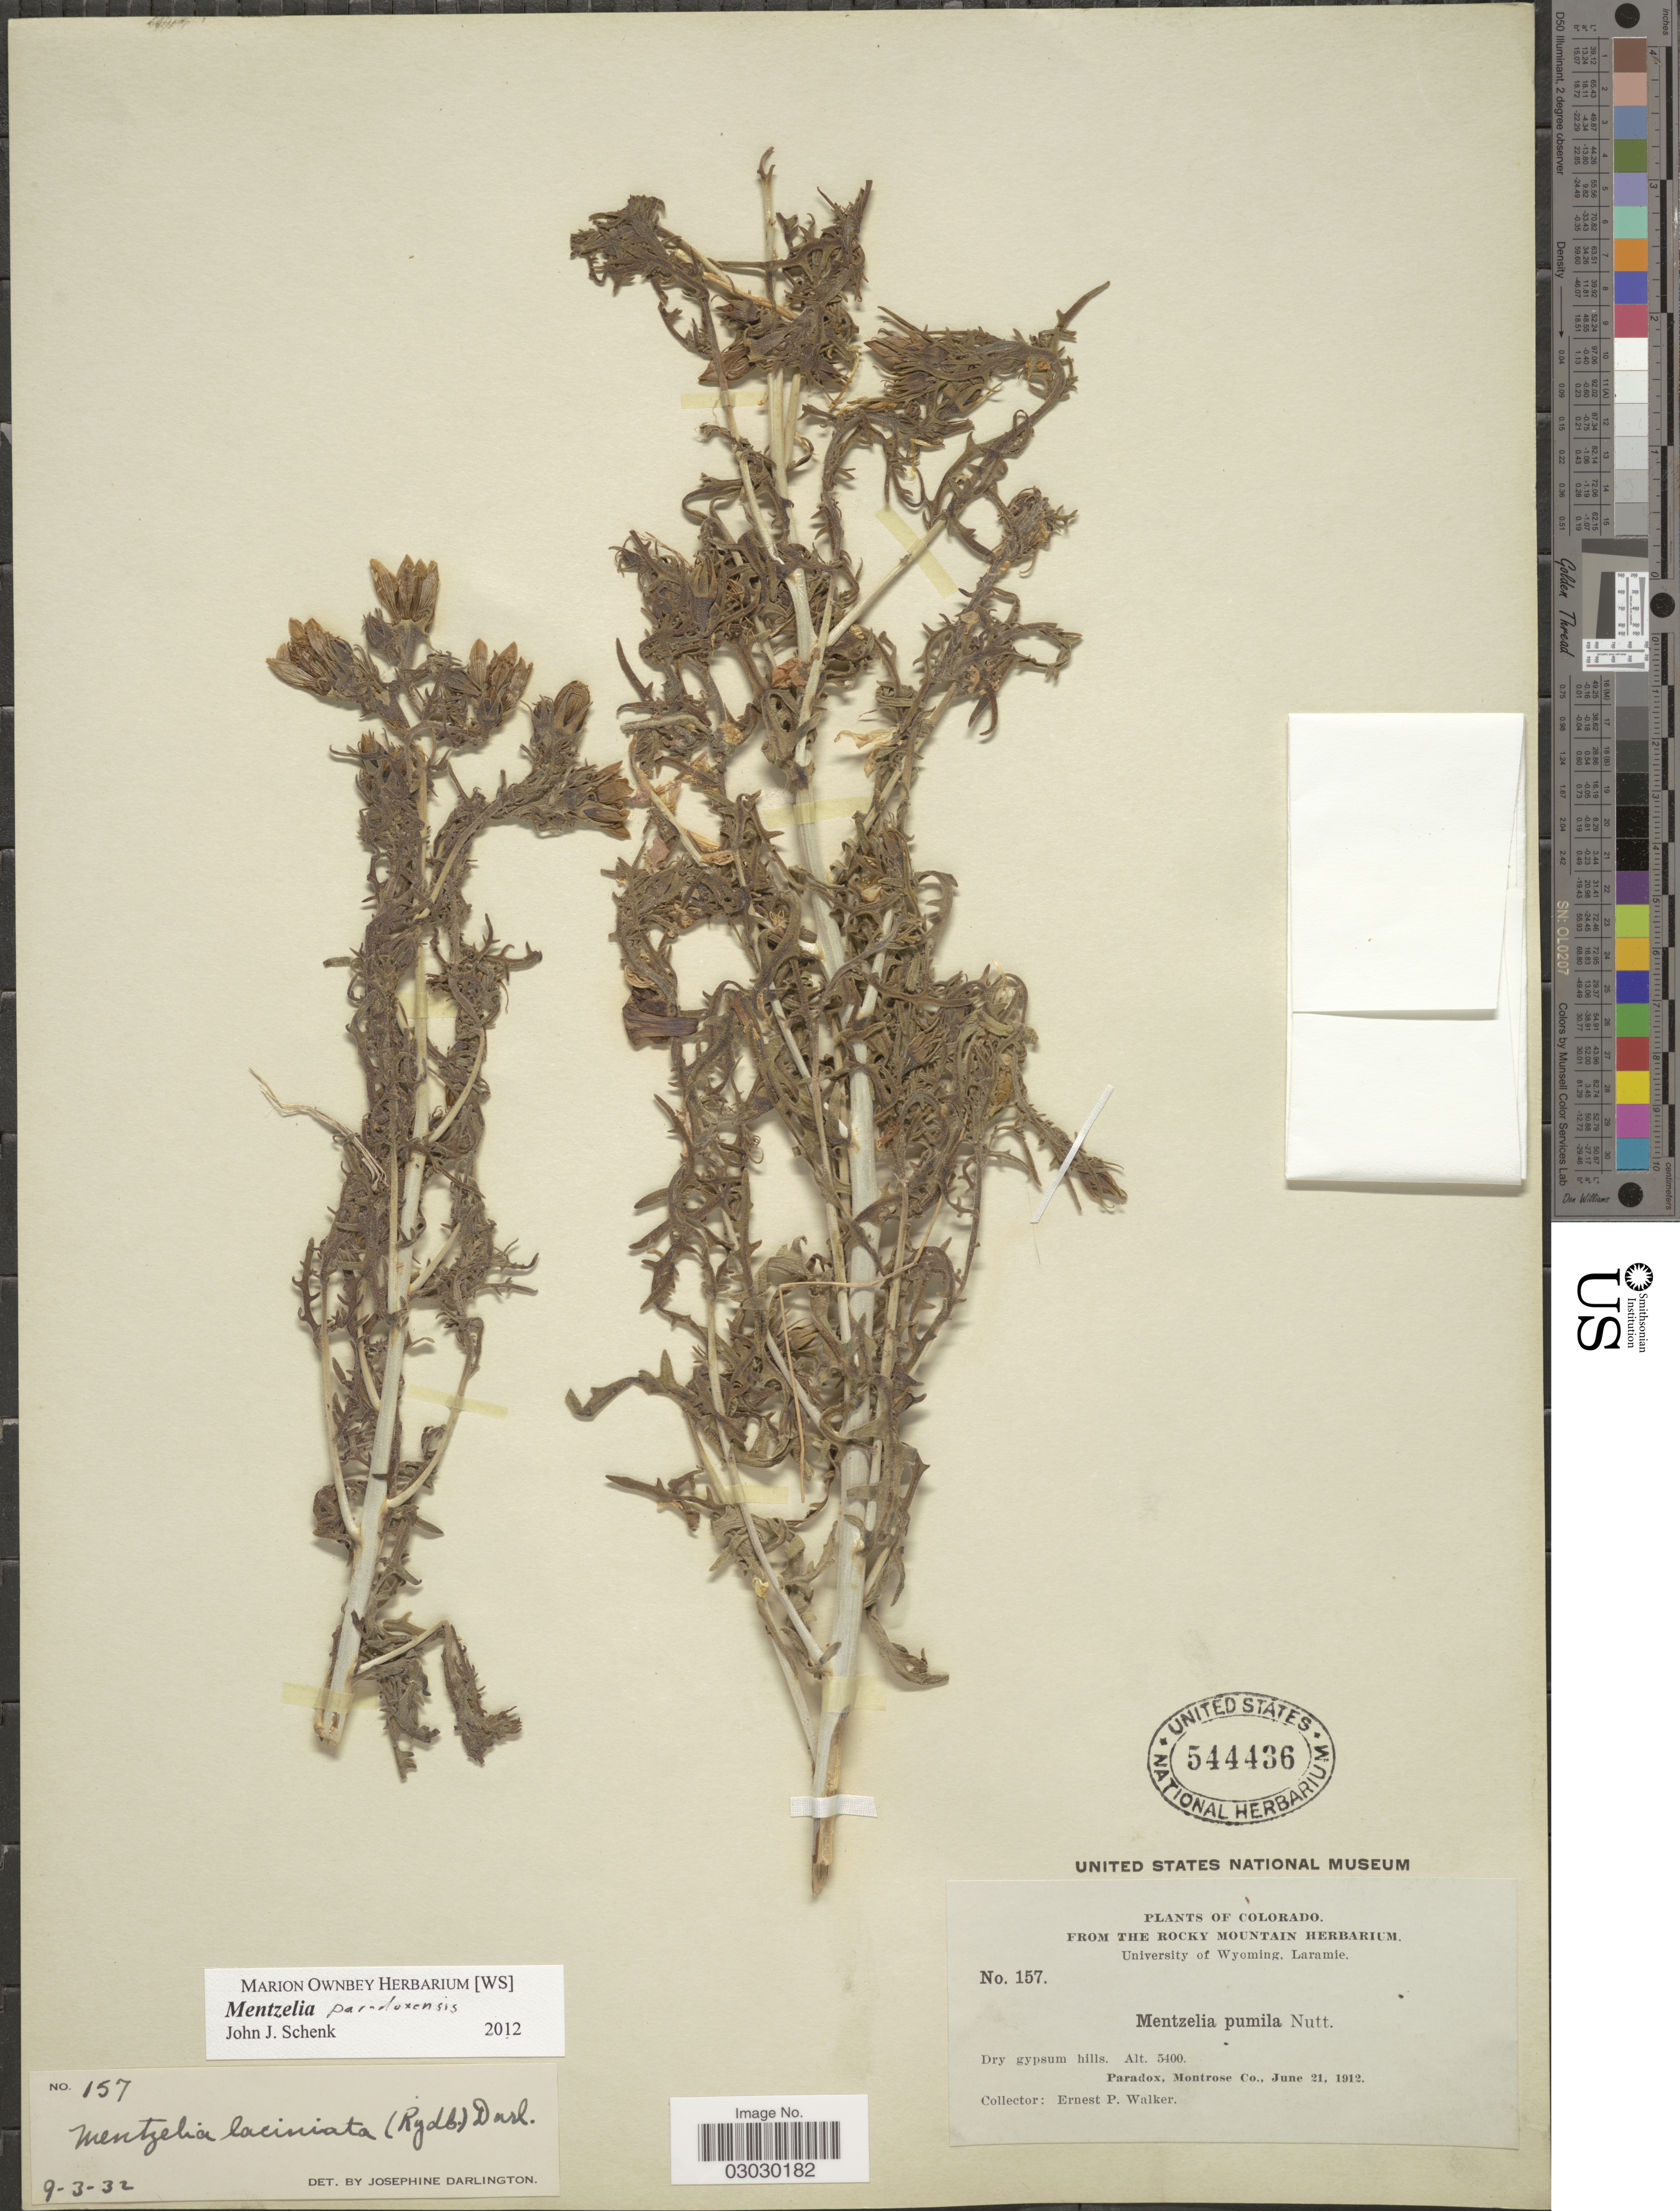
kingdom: Plantae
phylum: Tracheophyta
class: Magnoliopsida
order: Cornales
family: Loasaceae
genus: Mentzelia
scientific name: Mentzelia paradoxensis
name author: J.J. Schenk & L. Hufford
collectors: E. P. Walker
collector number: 157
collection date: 1912-06-21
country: United States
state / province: Colorado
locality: Paradox, Montrose Co.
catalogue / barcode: US 544436